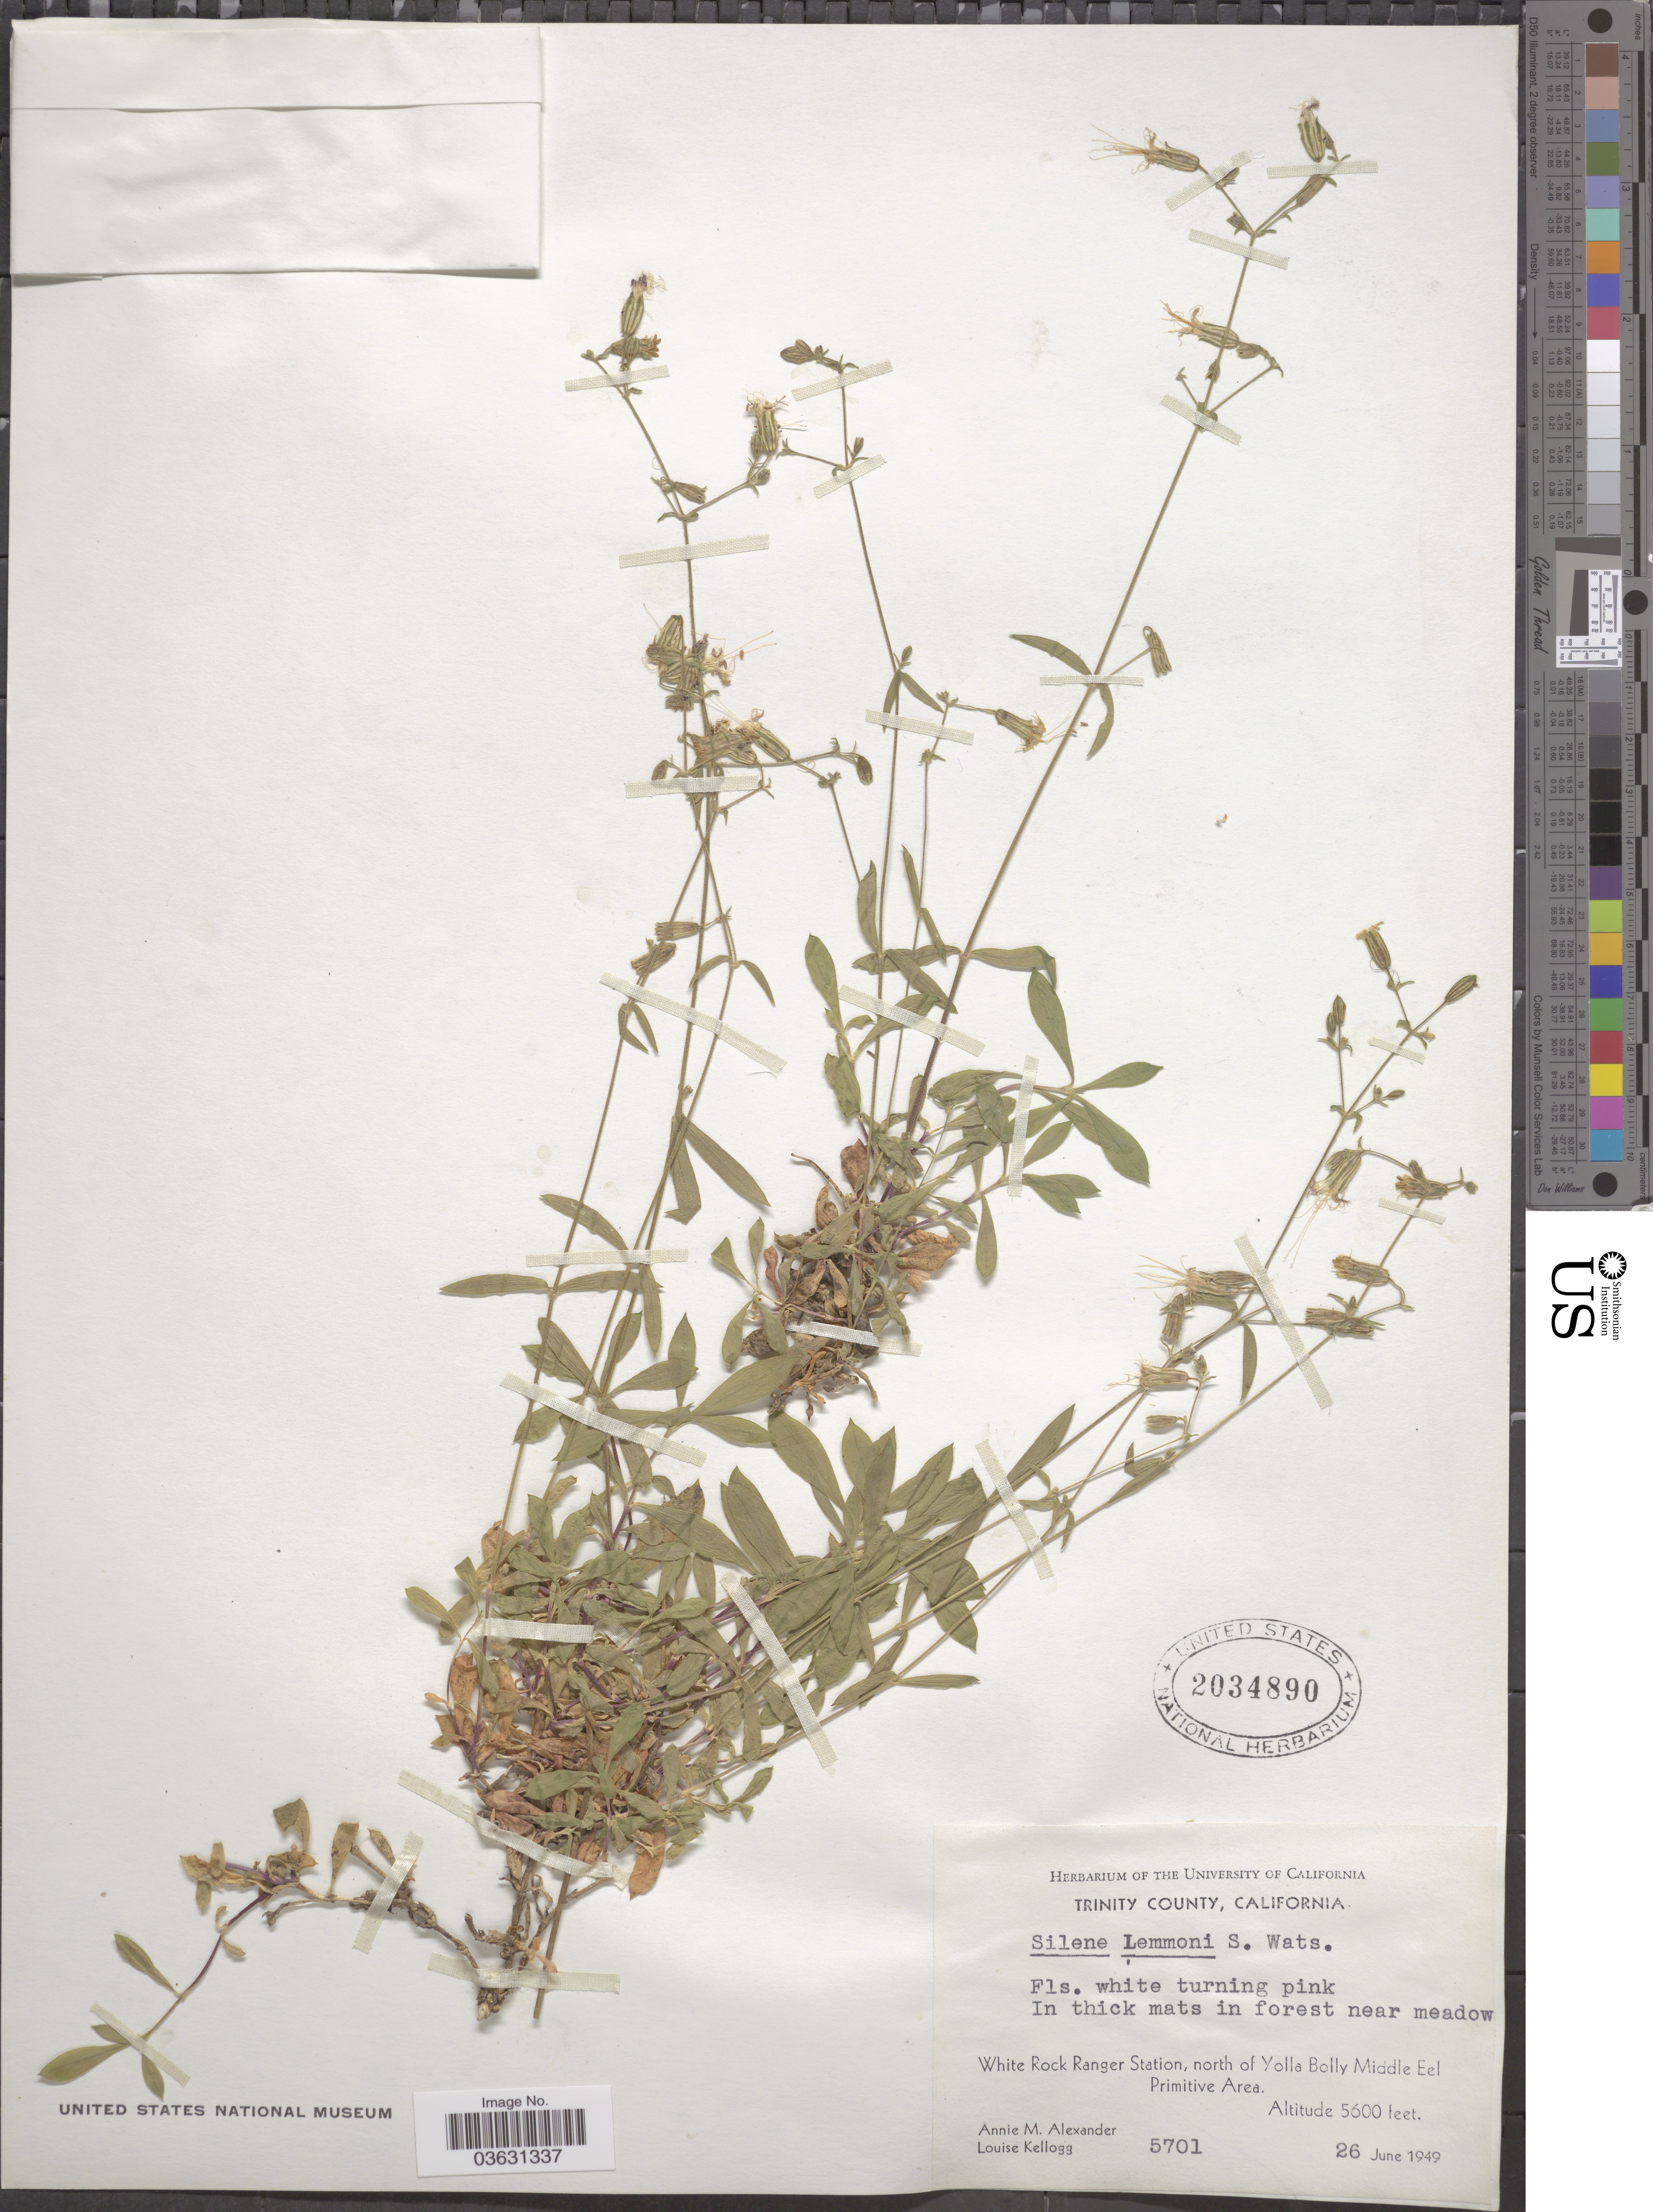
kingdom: Plantae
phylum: Tracheophyta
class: Magnoliopsida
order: Caryophyllales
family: Caryophyllaceae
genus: Silene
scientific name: Silene lemmonii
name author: S. Watson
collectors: A. M. Alexander & L. Kellogg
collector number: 5701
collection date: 1949-06-26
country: United States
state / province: California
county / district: Trinity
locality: Trinity County. White Rock Ranger Station, north of Yolla Bolly Middle Eel Primitive Area.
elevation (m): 1707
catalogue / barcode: US 2034890